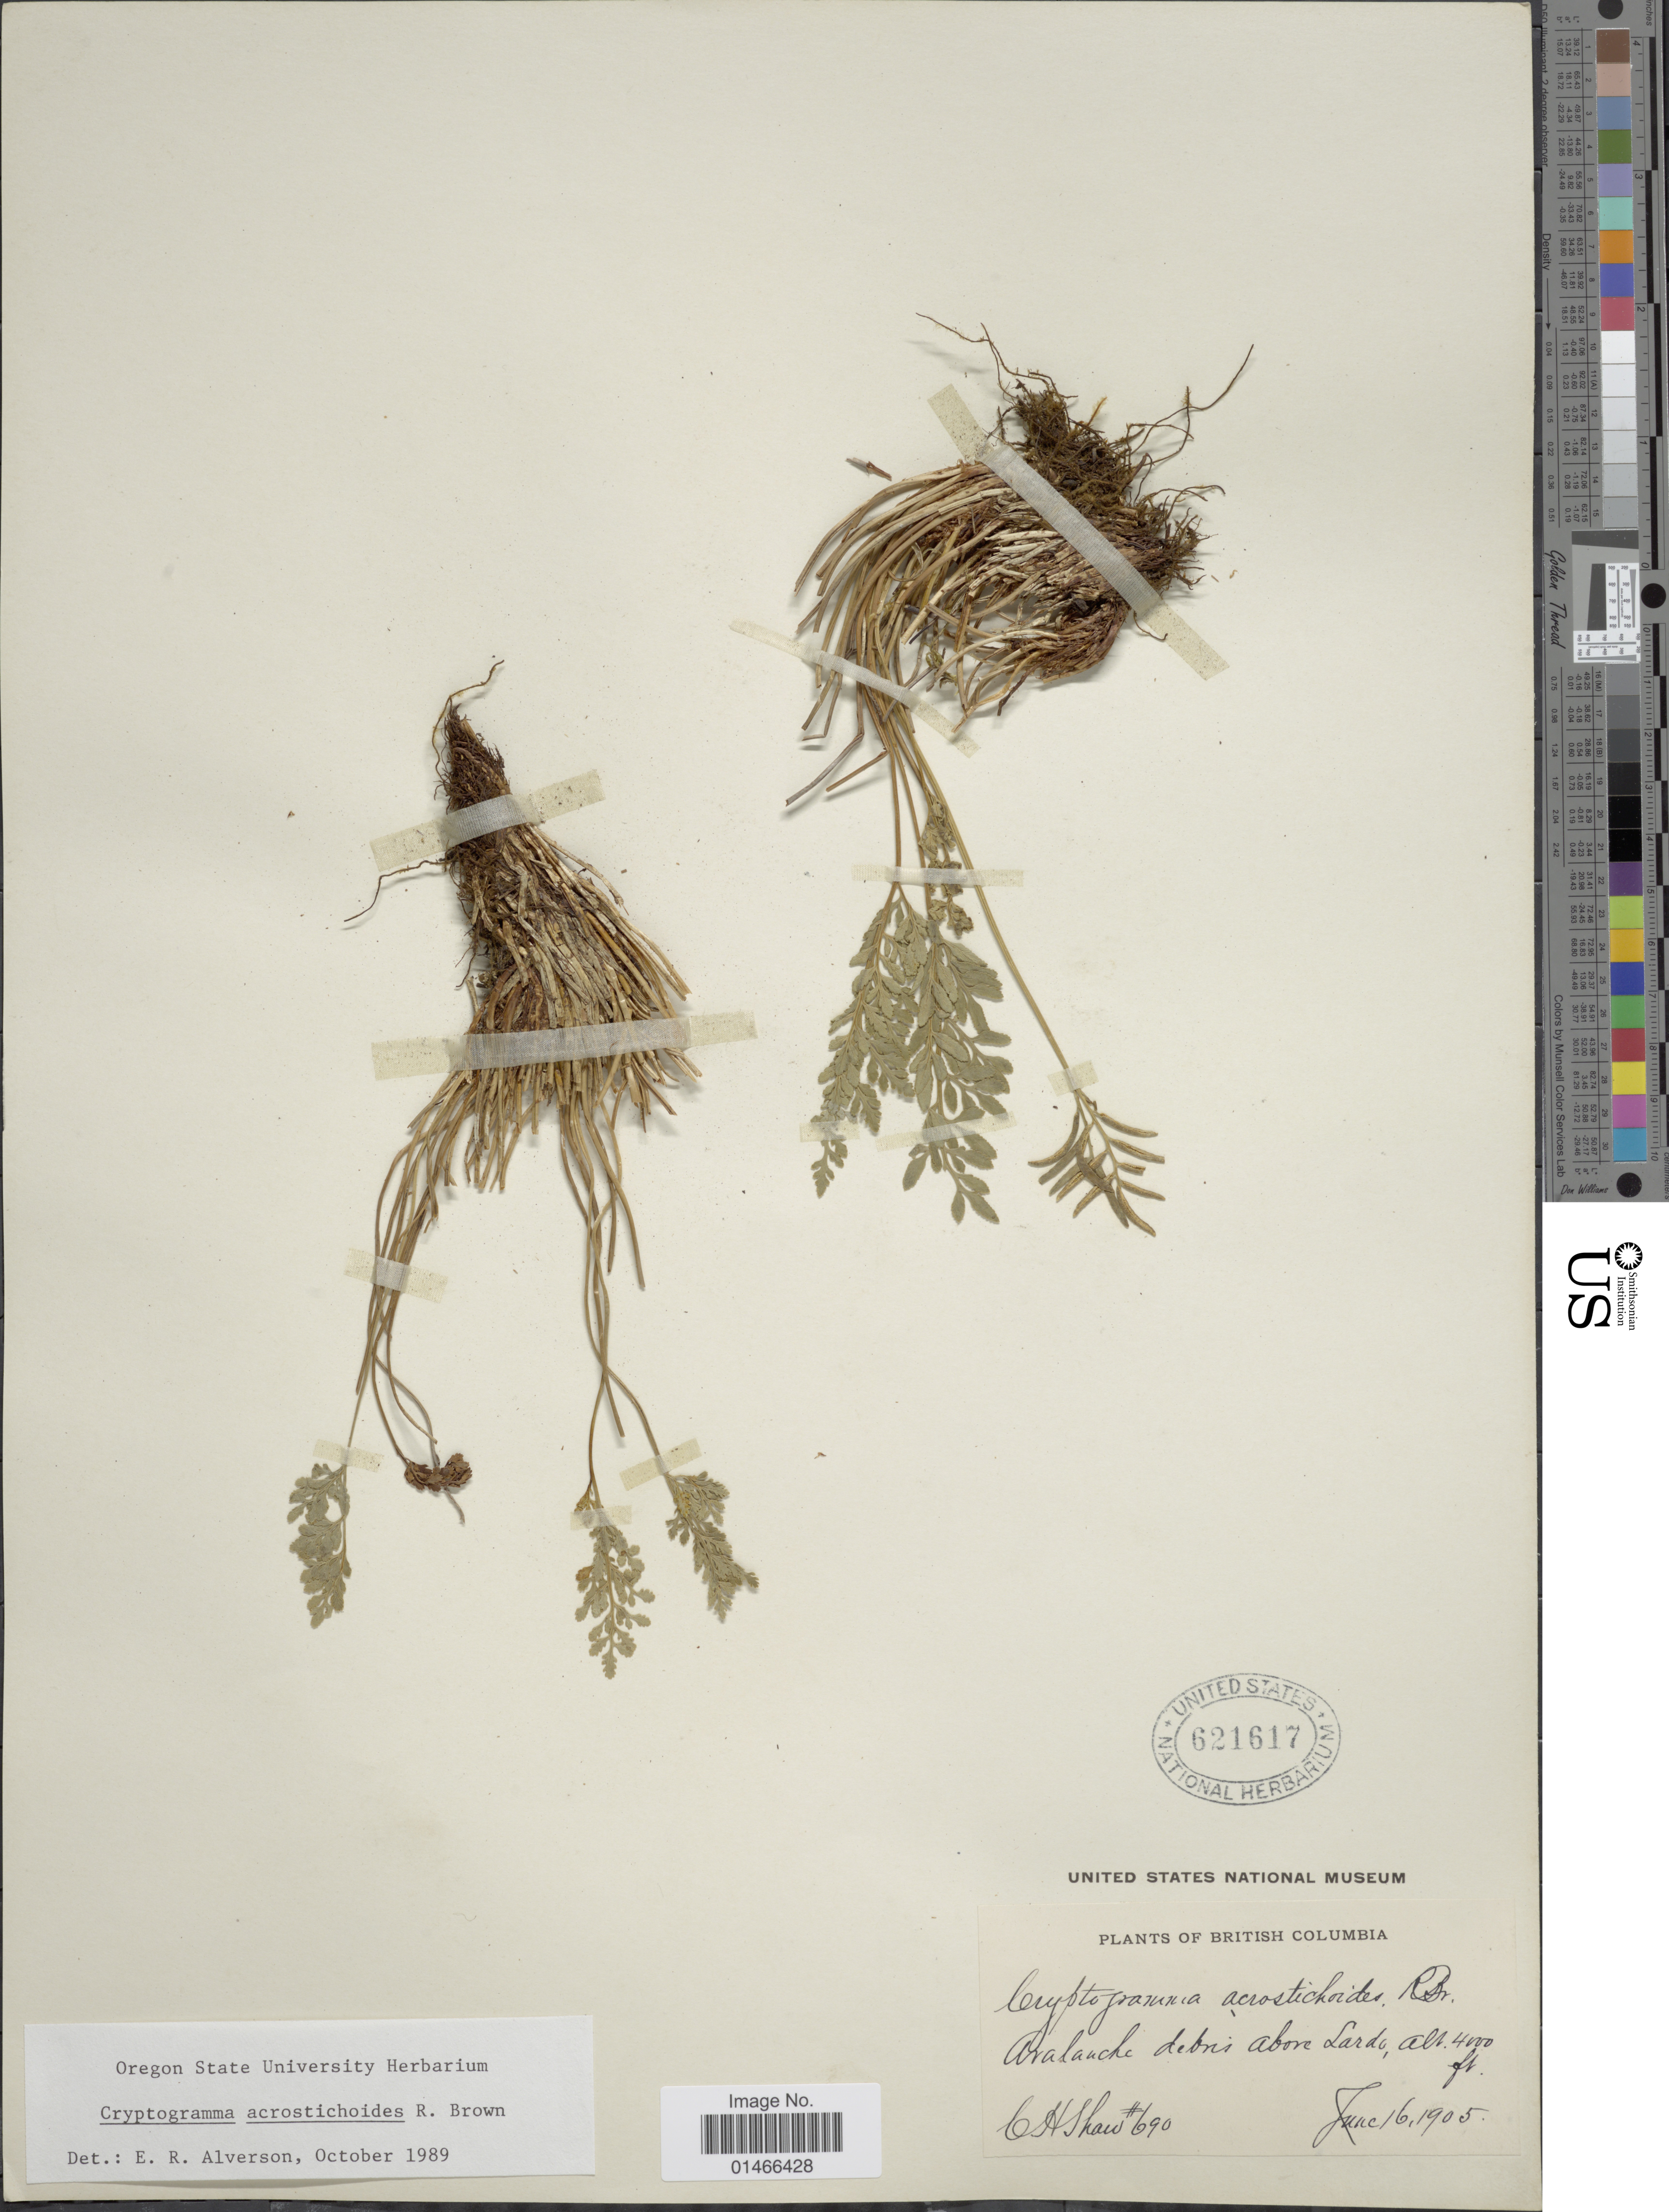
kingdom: Plantae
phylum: Tracheophyta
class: Polypodiopsida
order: Polypodiales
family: Pteridaceae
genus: Cryptogramma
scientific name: Cryptogramma acrostichoides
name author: R. Br.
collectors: C. H. Shaw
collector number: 690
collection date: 1905-06-16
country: Canada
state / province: British Columbia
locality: Aralanche debris above Lardo.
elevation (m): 1219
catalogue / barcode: US 621617